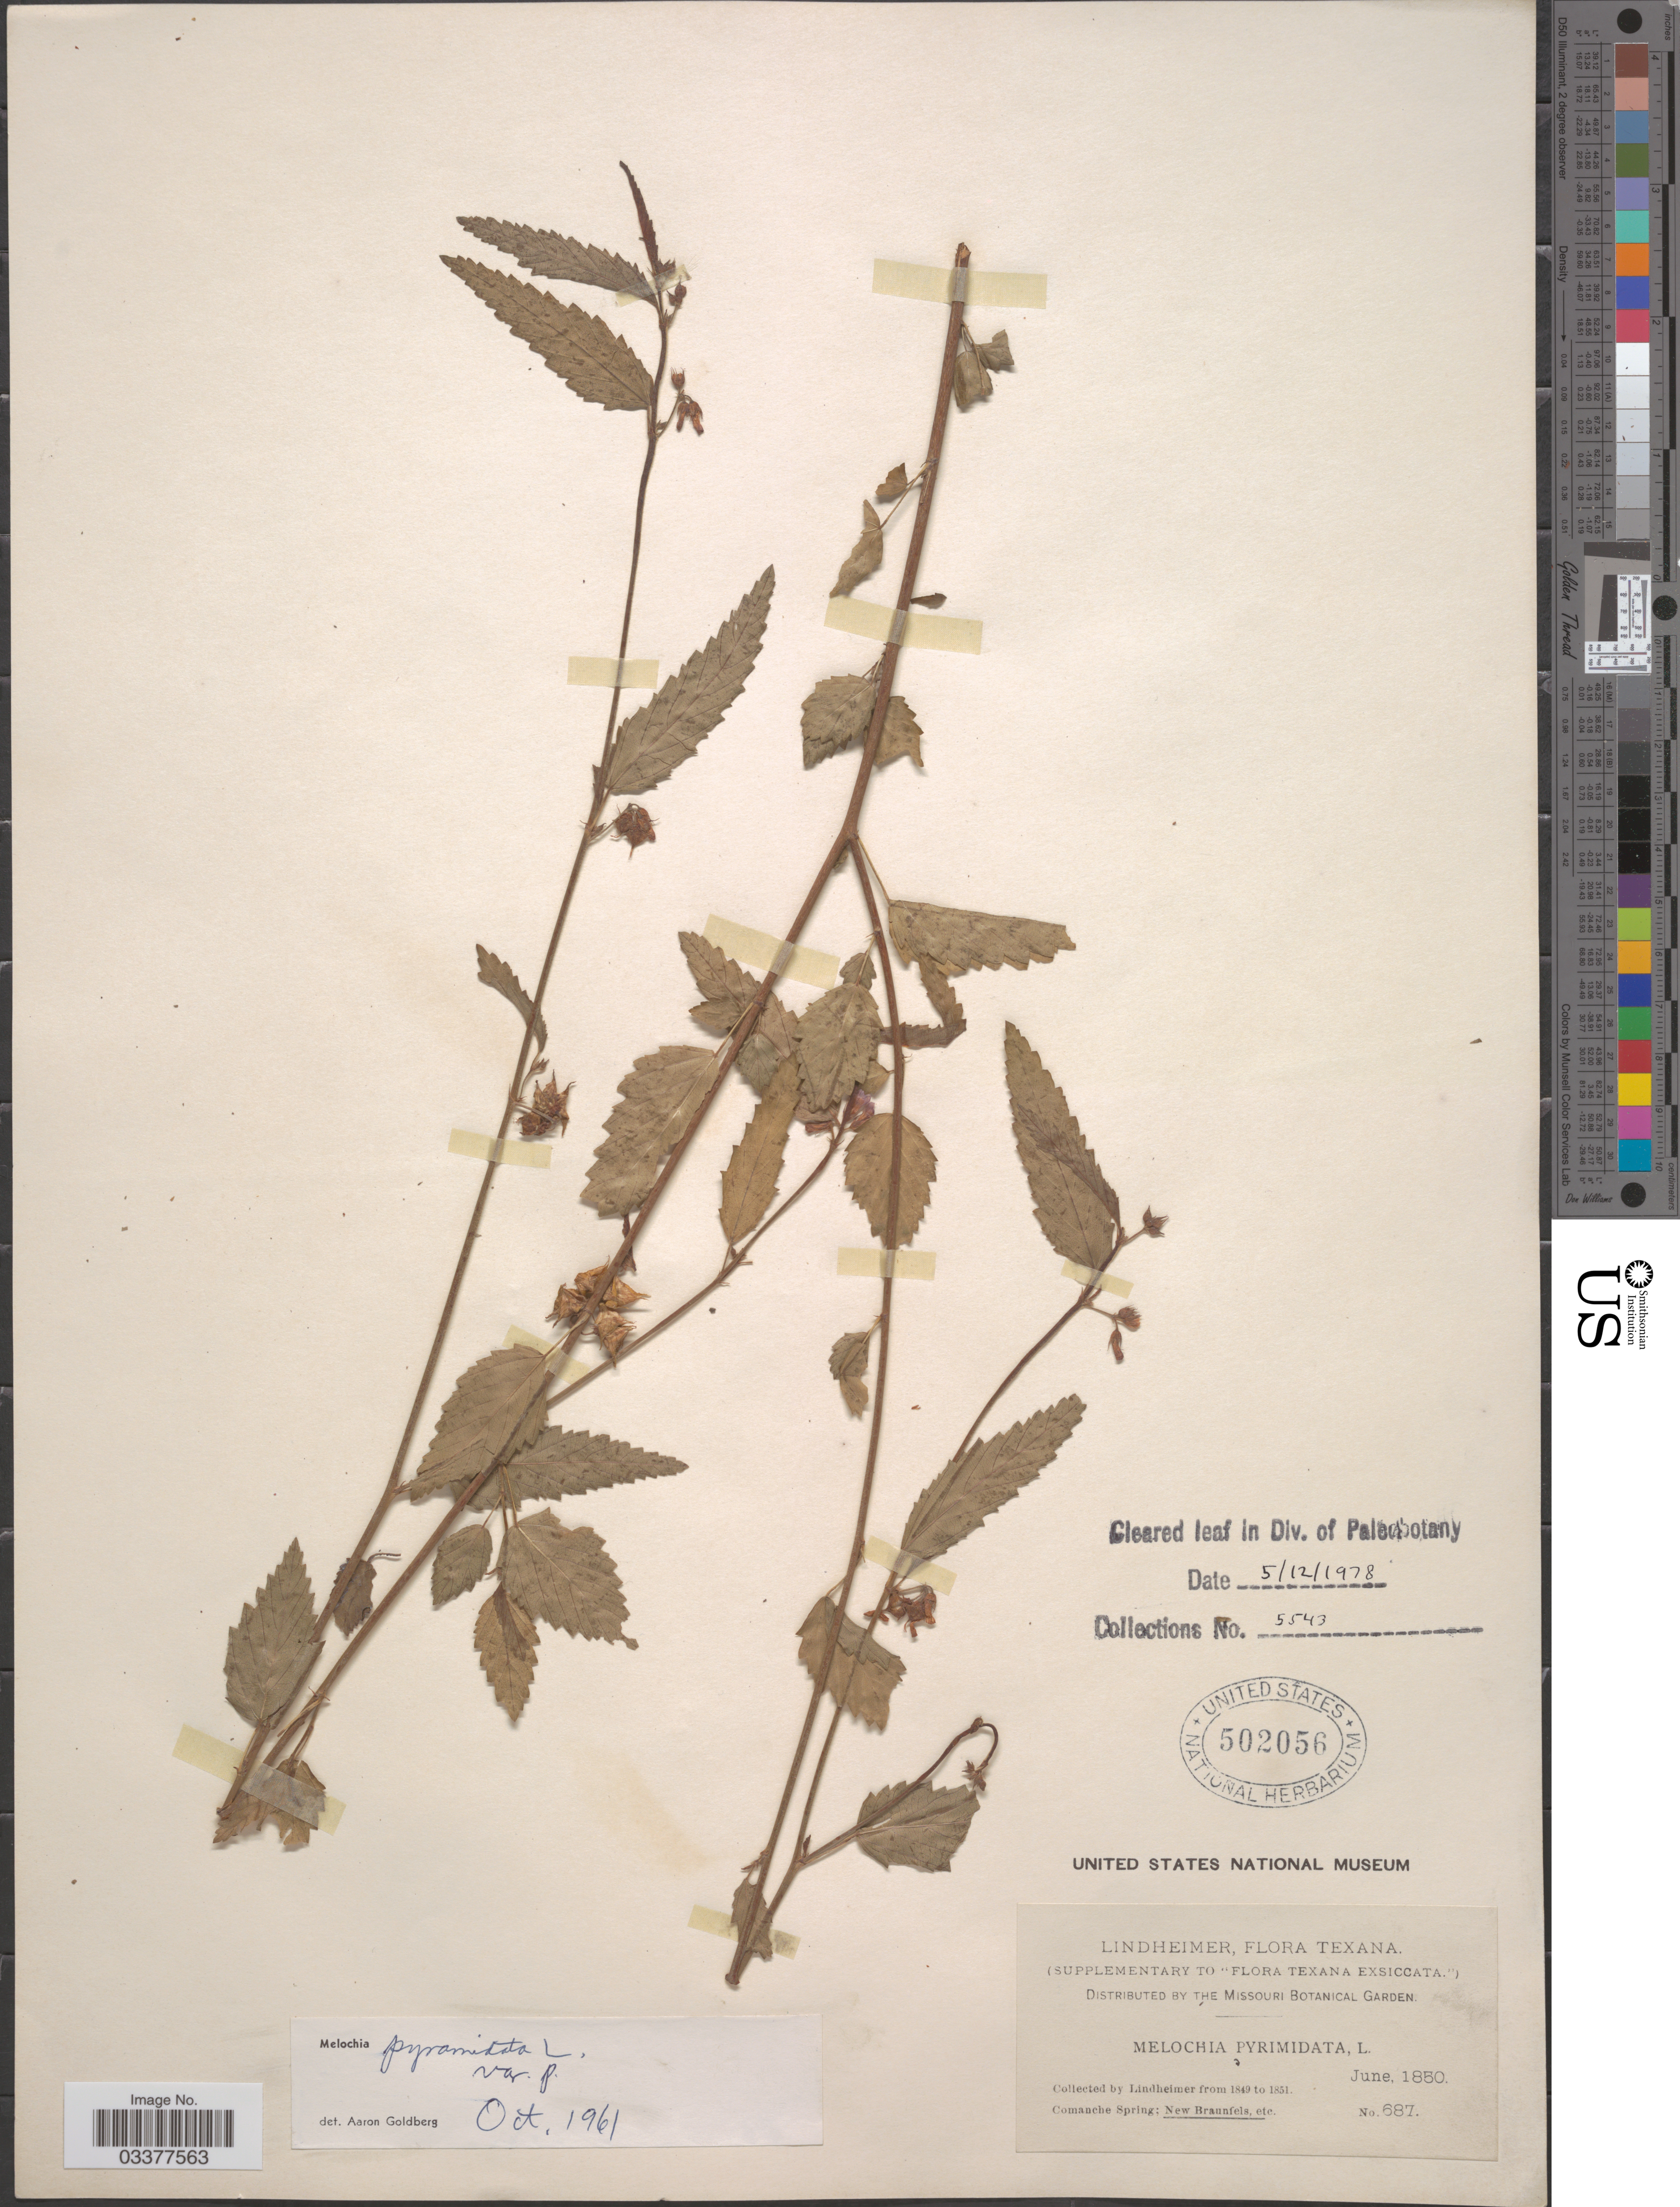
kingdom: Plantae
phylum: Tracheophyta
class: Magnoliopsida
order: Malvales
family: Malvaceae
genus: Melochia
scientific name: Melochia pyramidata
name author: L.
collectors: -. Lindheimer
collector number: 687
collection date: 1850-06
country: United States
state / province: Texas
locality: Comanche Spring; New Braunfels, etc.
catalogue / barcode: US 502056